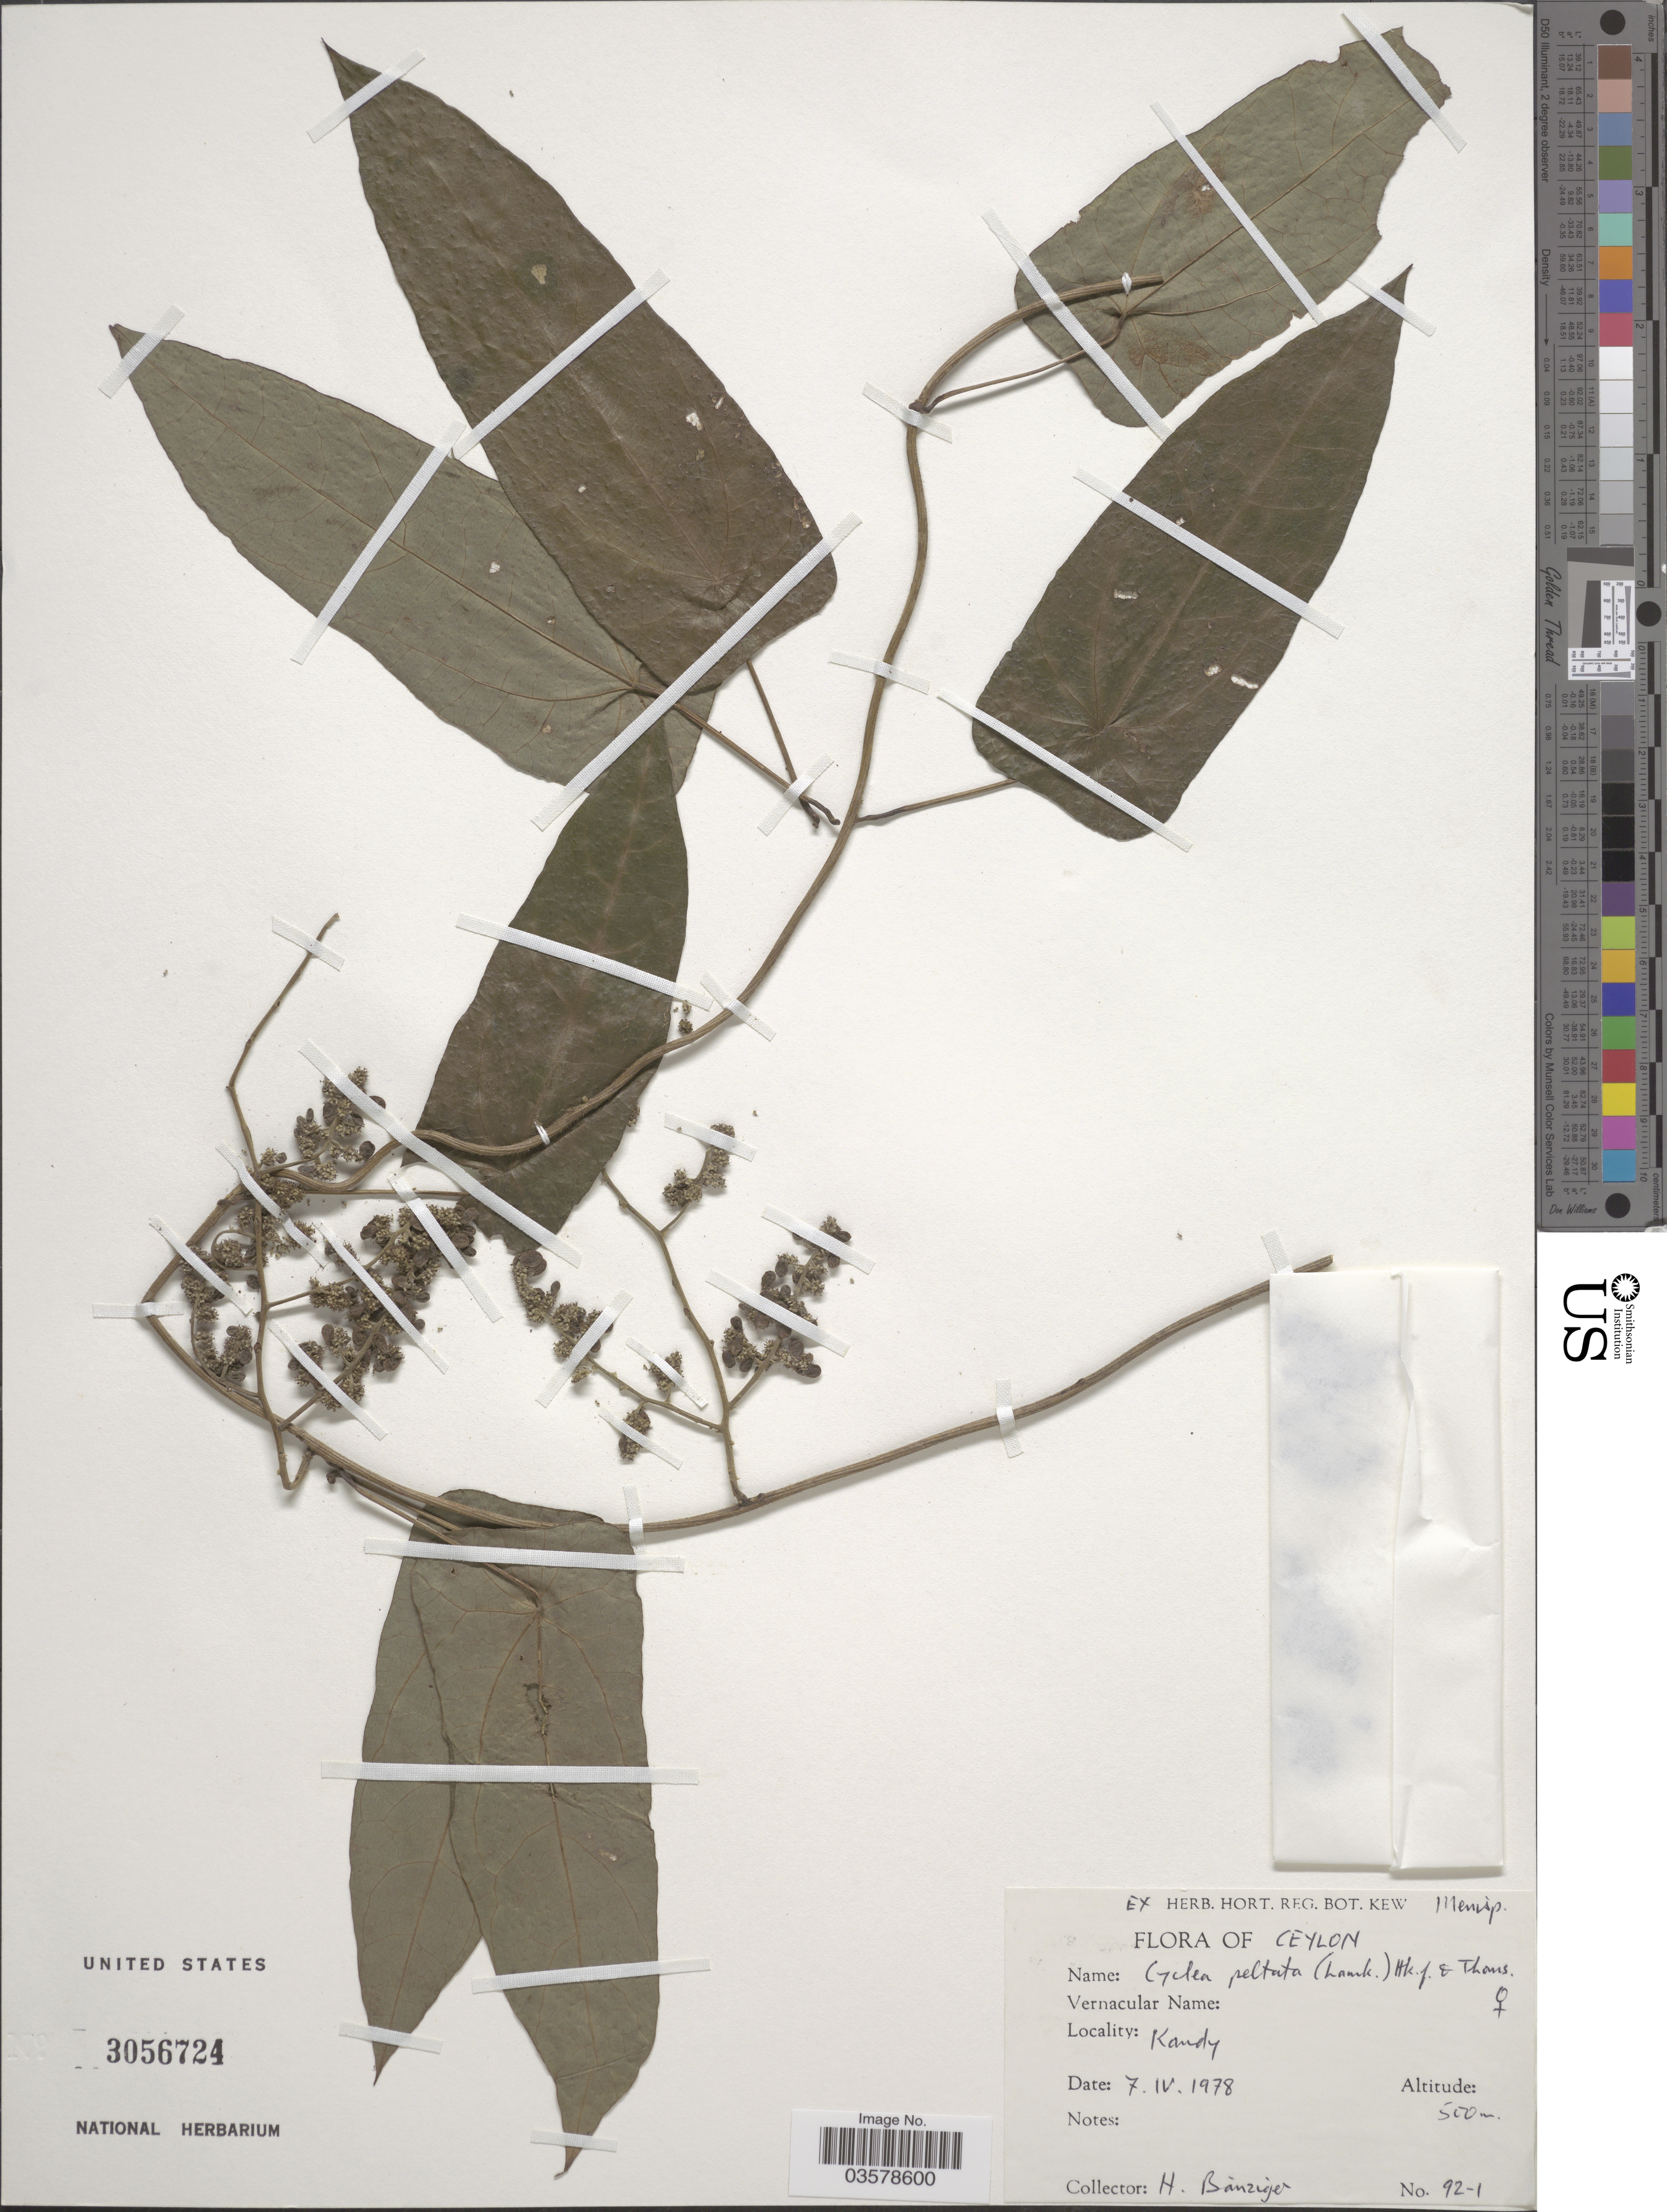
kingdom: Plantae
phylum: Tracheophyta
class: Magnoliopsida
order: Ranunculales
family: Menispermaceae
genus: Cyclea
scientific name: Cyclea peltata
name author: (Lam.) Hook. f. & Thomson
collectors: H. Bänziger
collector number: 92-1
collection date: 1975-04-07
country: Sri Lanka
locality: Ceylon. Kandy.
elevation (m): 500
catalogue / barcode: US 3056724